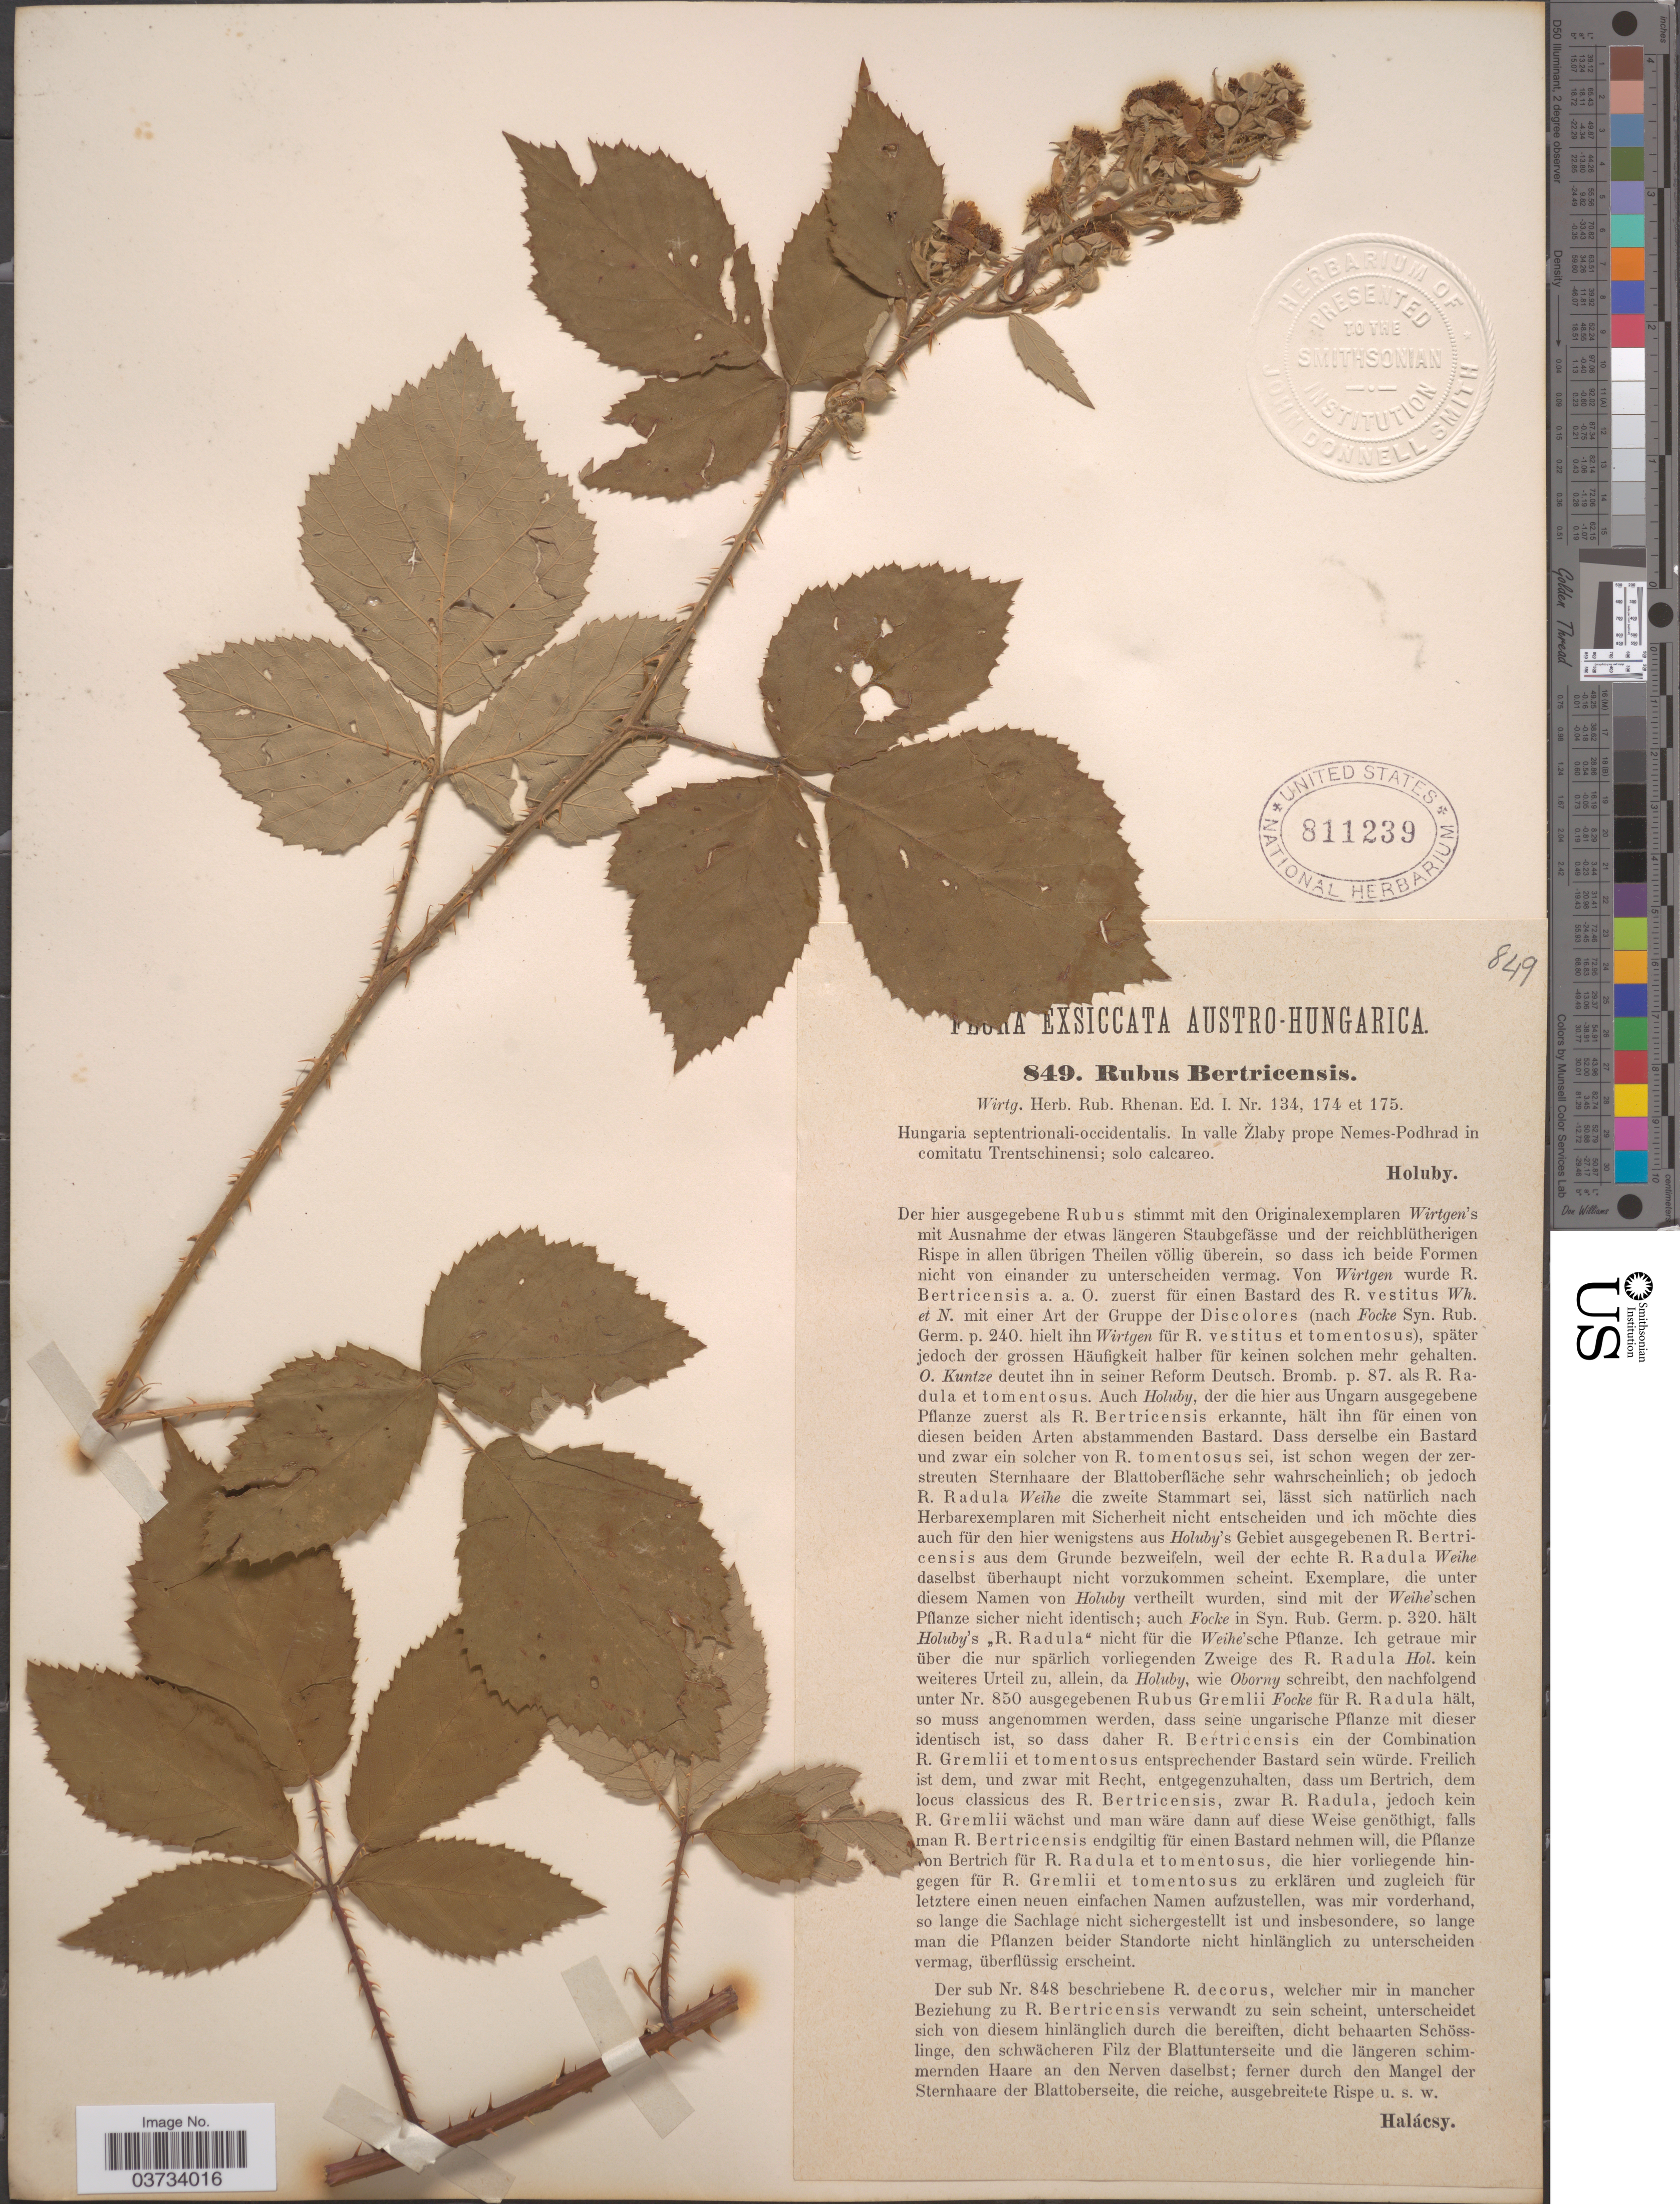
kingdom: Plantae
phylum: Tracheophyta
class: Magnoliopsida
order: Rosales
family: Rosaceae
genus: Rubus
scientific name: Rubus bertricensis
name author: Wirtg.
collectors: Holuby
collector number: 849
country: Hungary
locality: Austro-Hungarica. Hungaria septentrionali-occidentalis. In valle Žlaby prope Nemes-Podhrad in comitatu Trentschinensi.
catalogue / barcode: US 811239